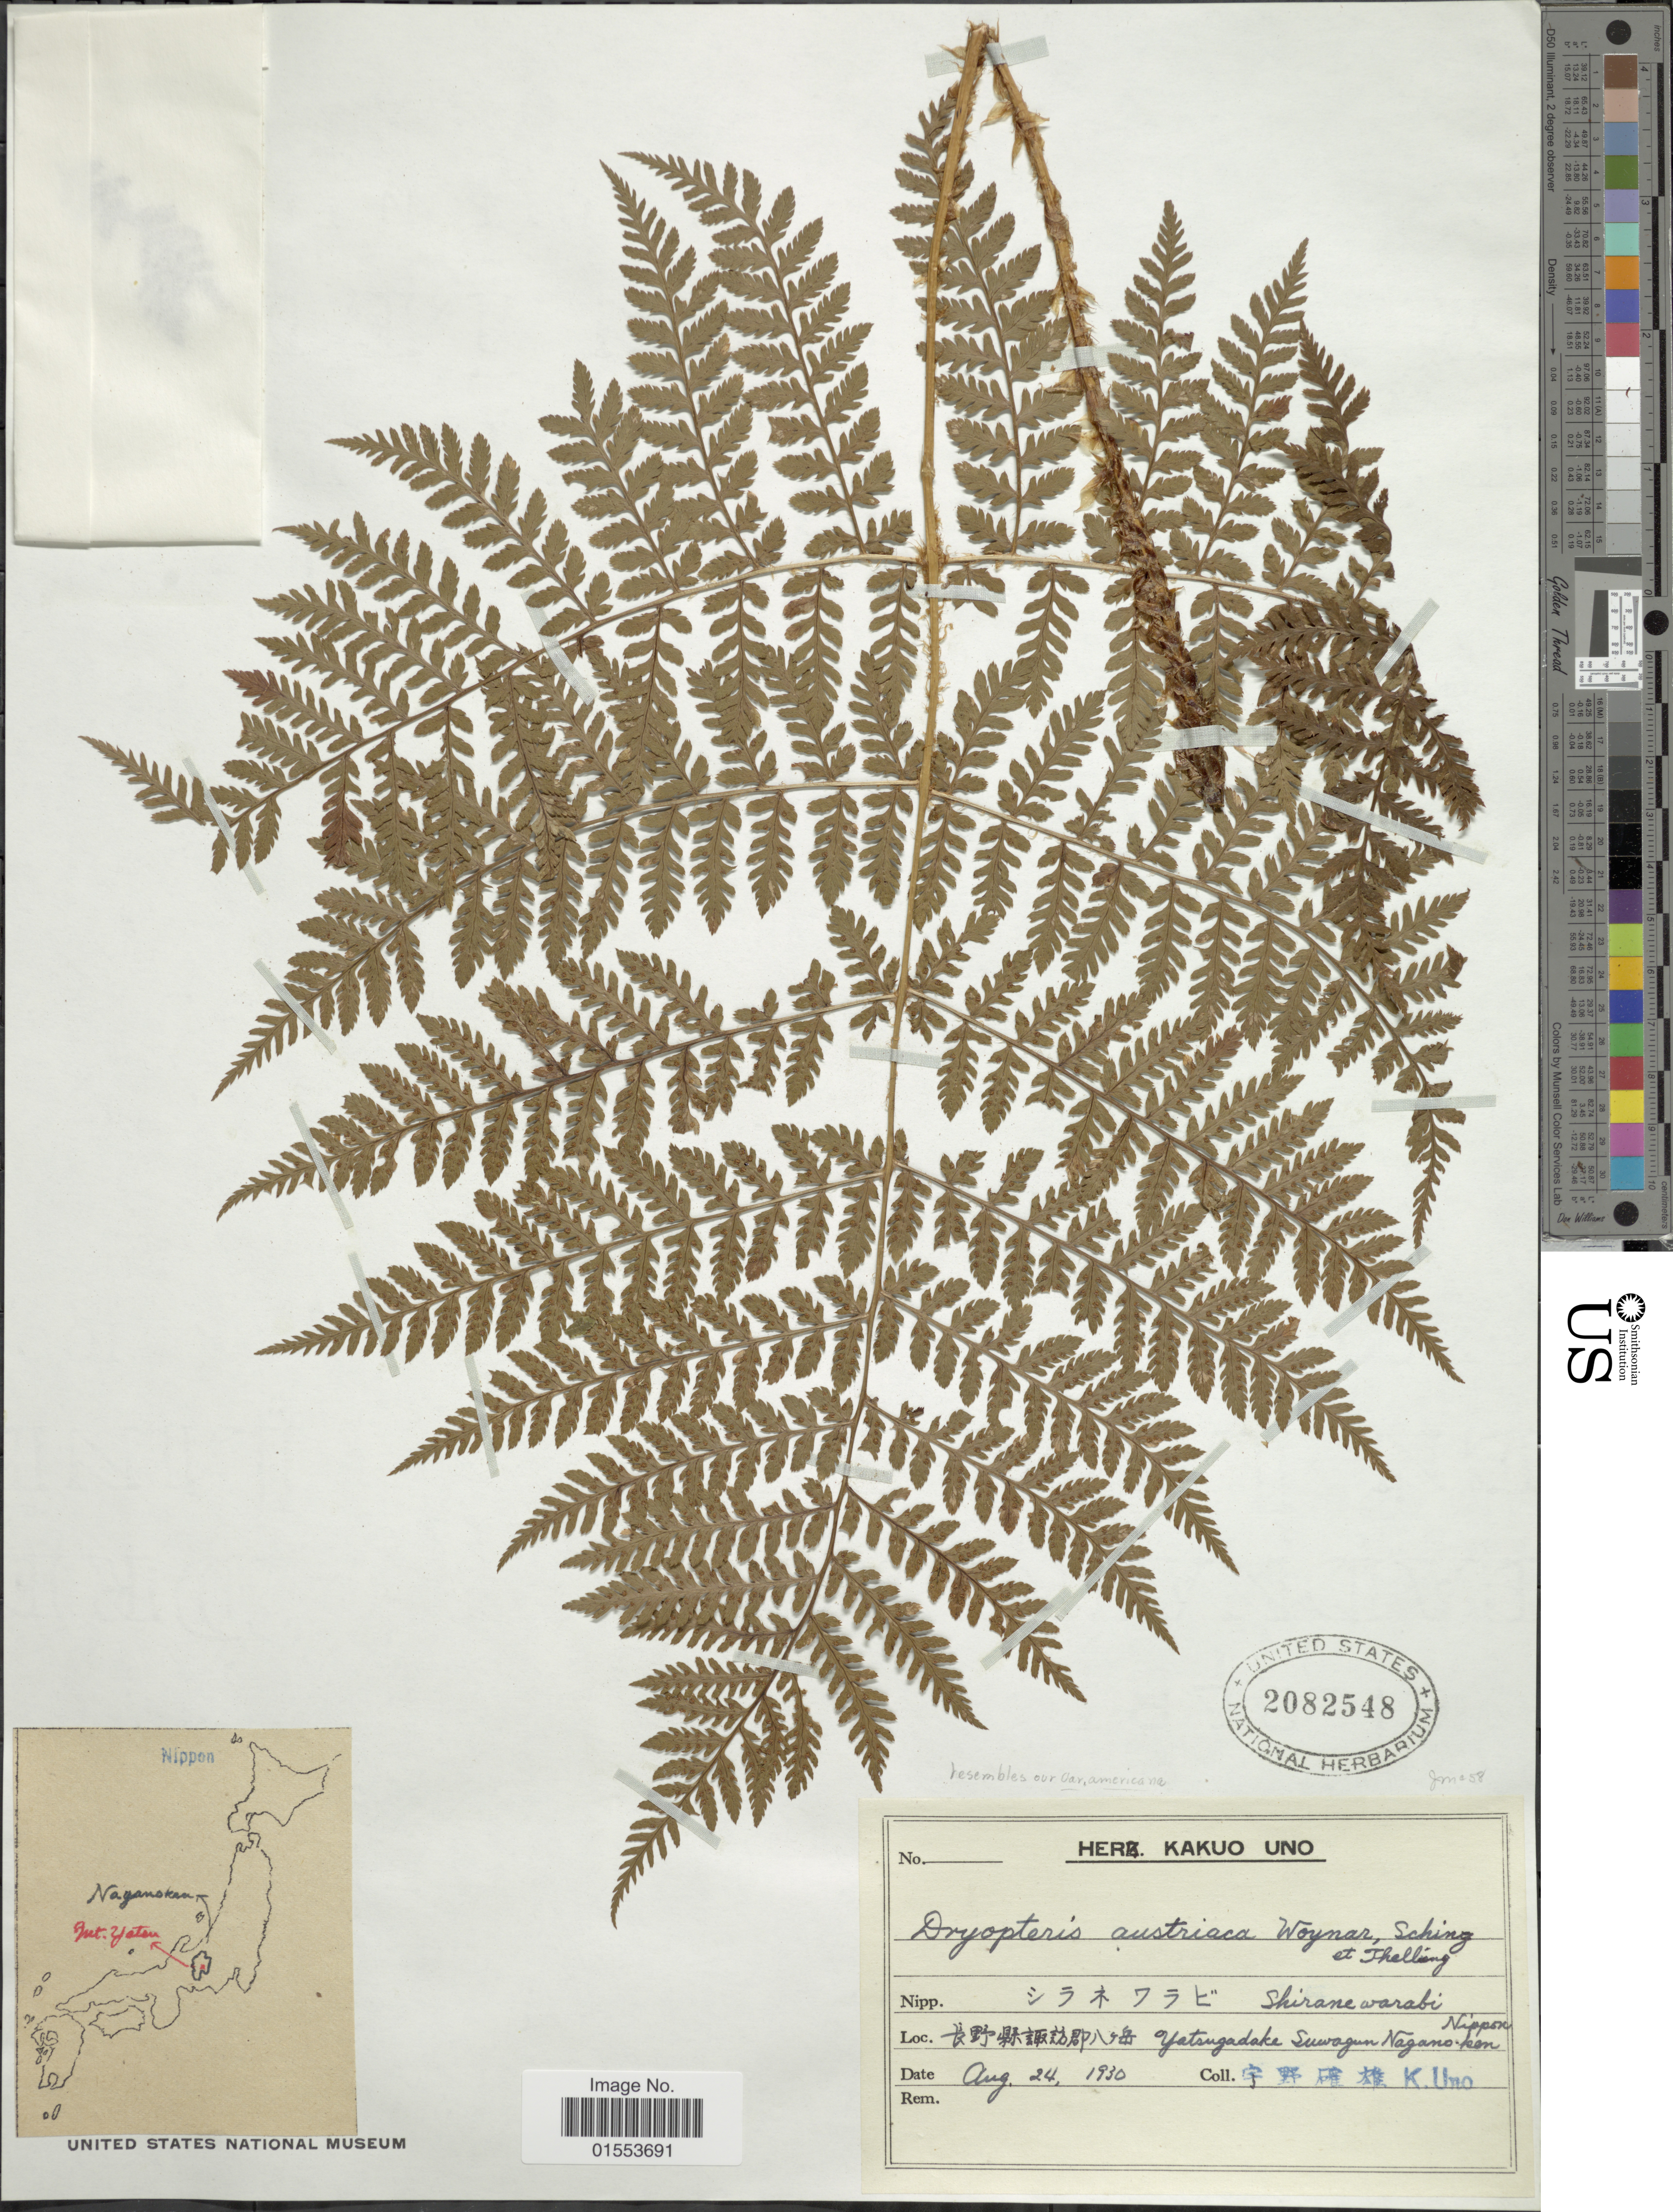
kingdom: Plantae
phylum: Tracheophyta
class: Polypodiopsida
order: Polypodiales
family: Dryopteridaceae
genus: Dryopteris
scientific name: Dryopteris austriaca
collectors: K. Uno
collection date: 1930-08-24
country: Japan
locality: Yatsugadake Suwagun Nagano-ken, Nippon.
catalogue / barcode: US 2082548